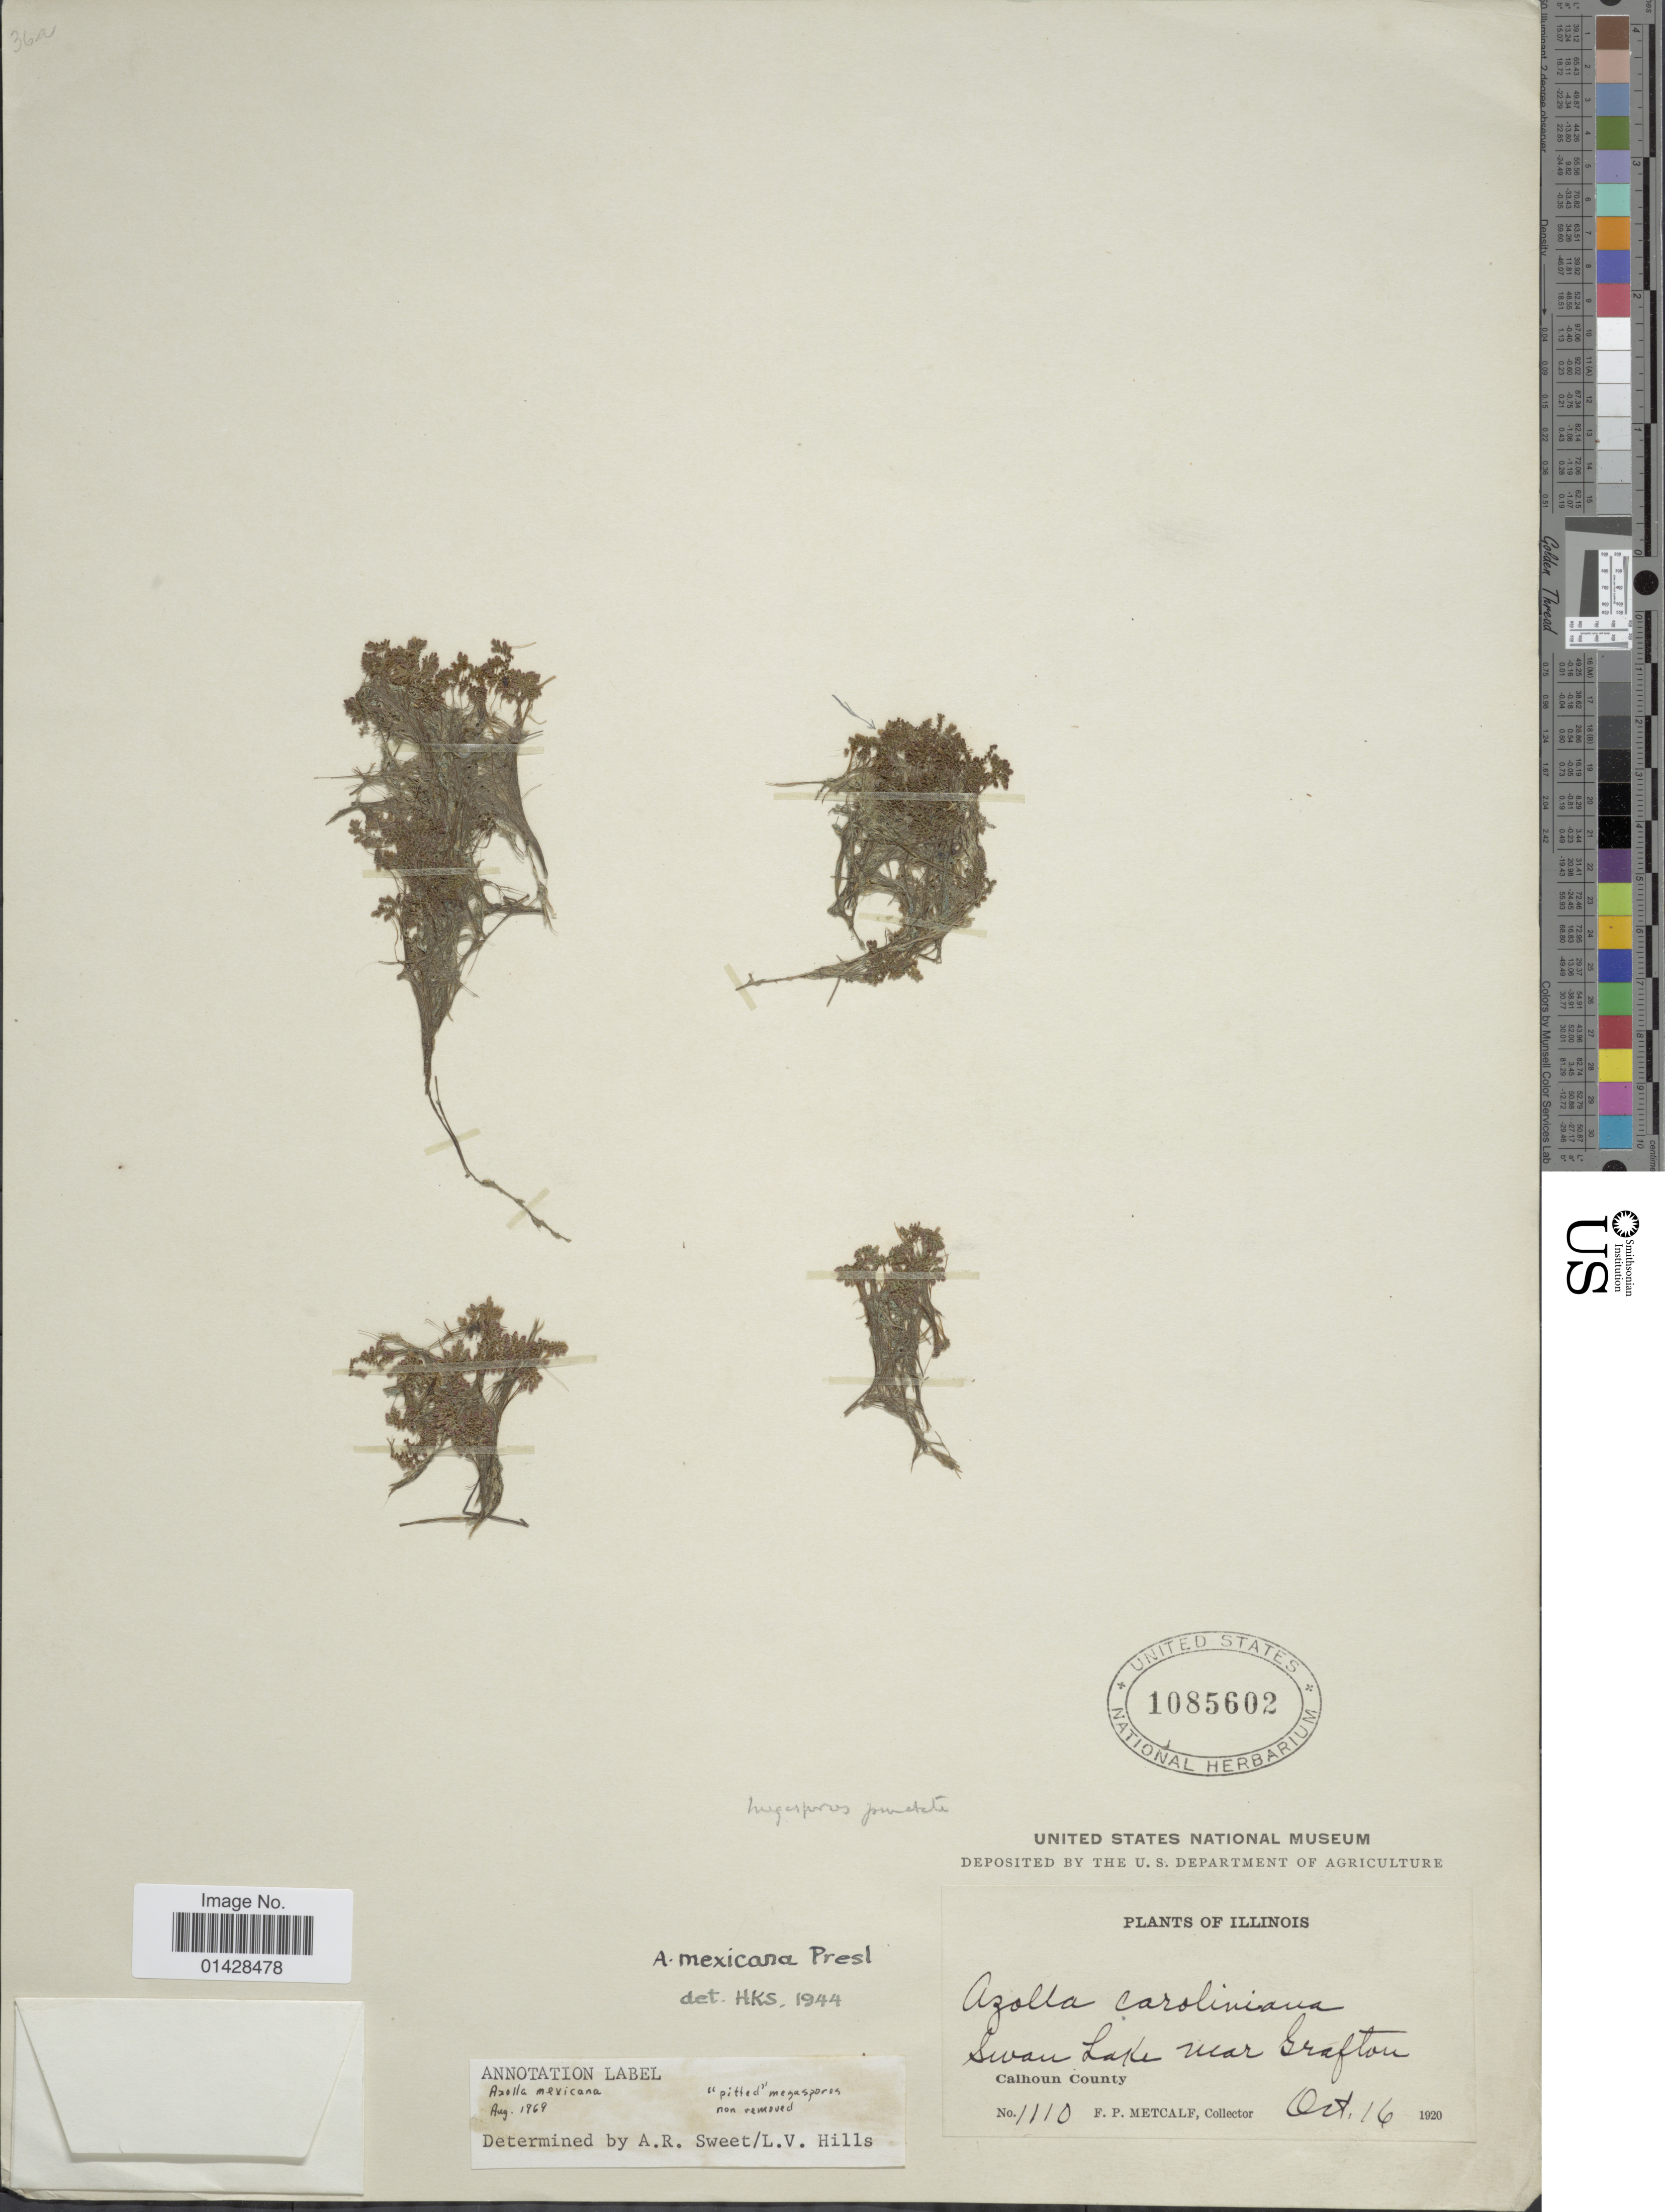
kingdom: Plantae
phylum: Tracheophyta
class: Polypodiopsida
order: Salviniales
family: Salviniaceae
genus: Azolla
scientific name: Azolla mexicana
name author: C. Presl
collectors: F. Metcalf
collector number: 1110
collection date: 1920-10-16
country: United States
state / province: Illinois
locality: Swan Lake near Grafton, Calhoun County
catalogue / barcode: US 1085602